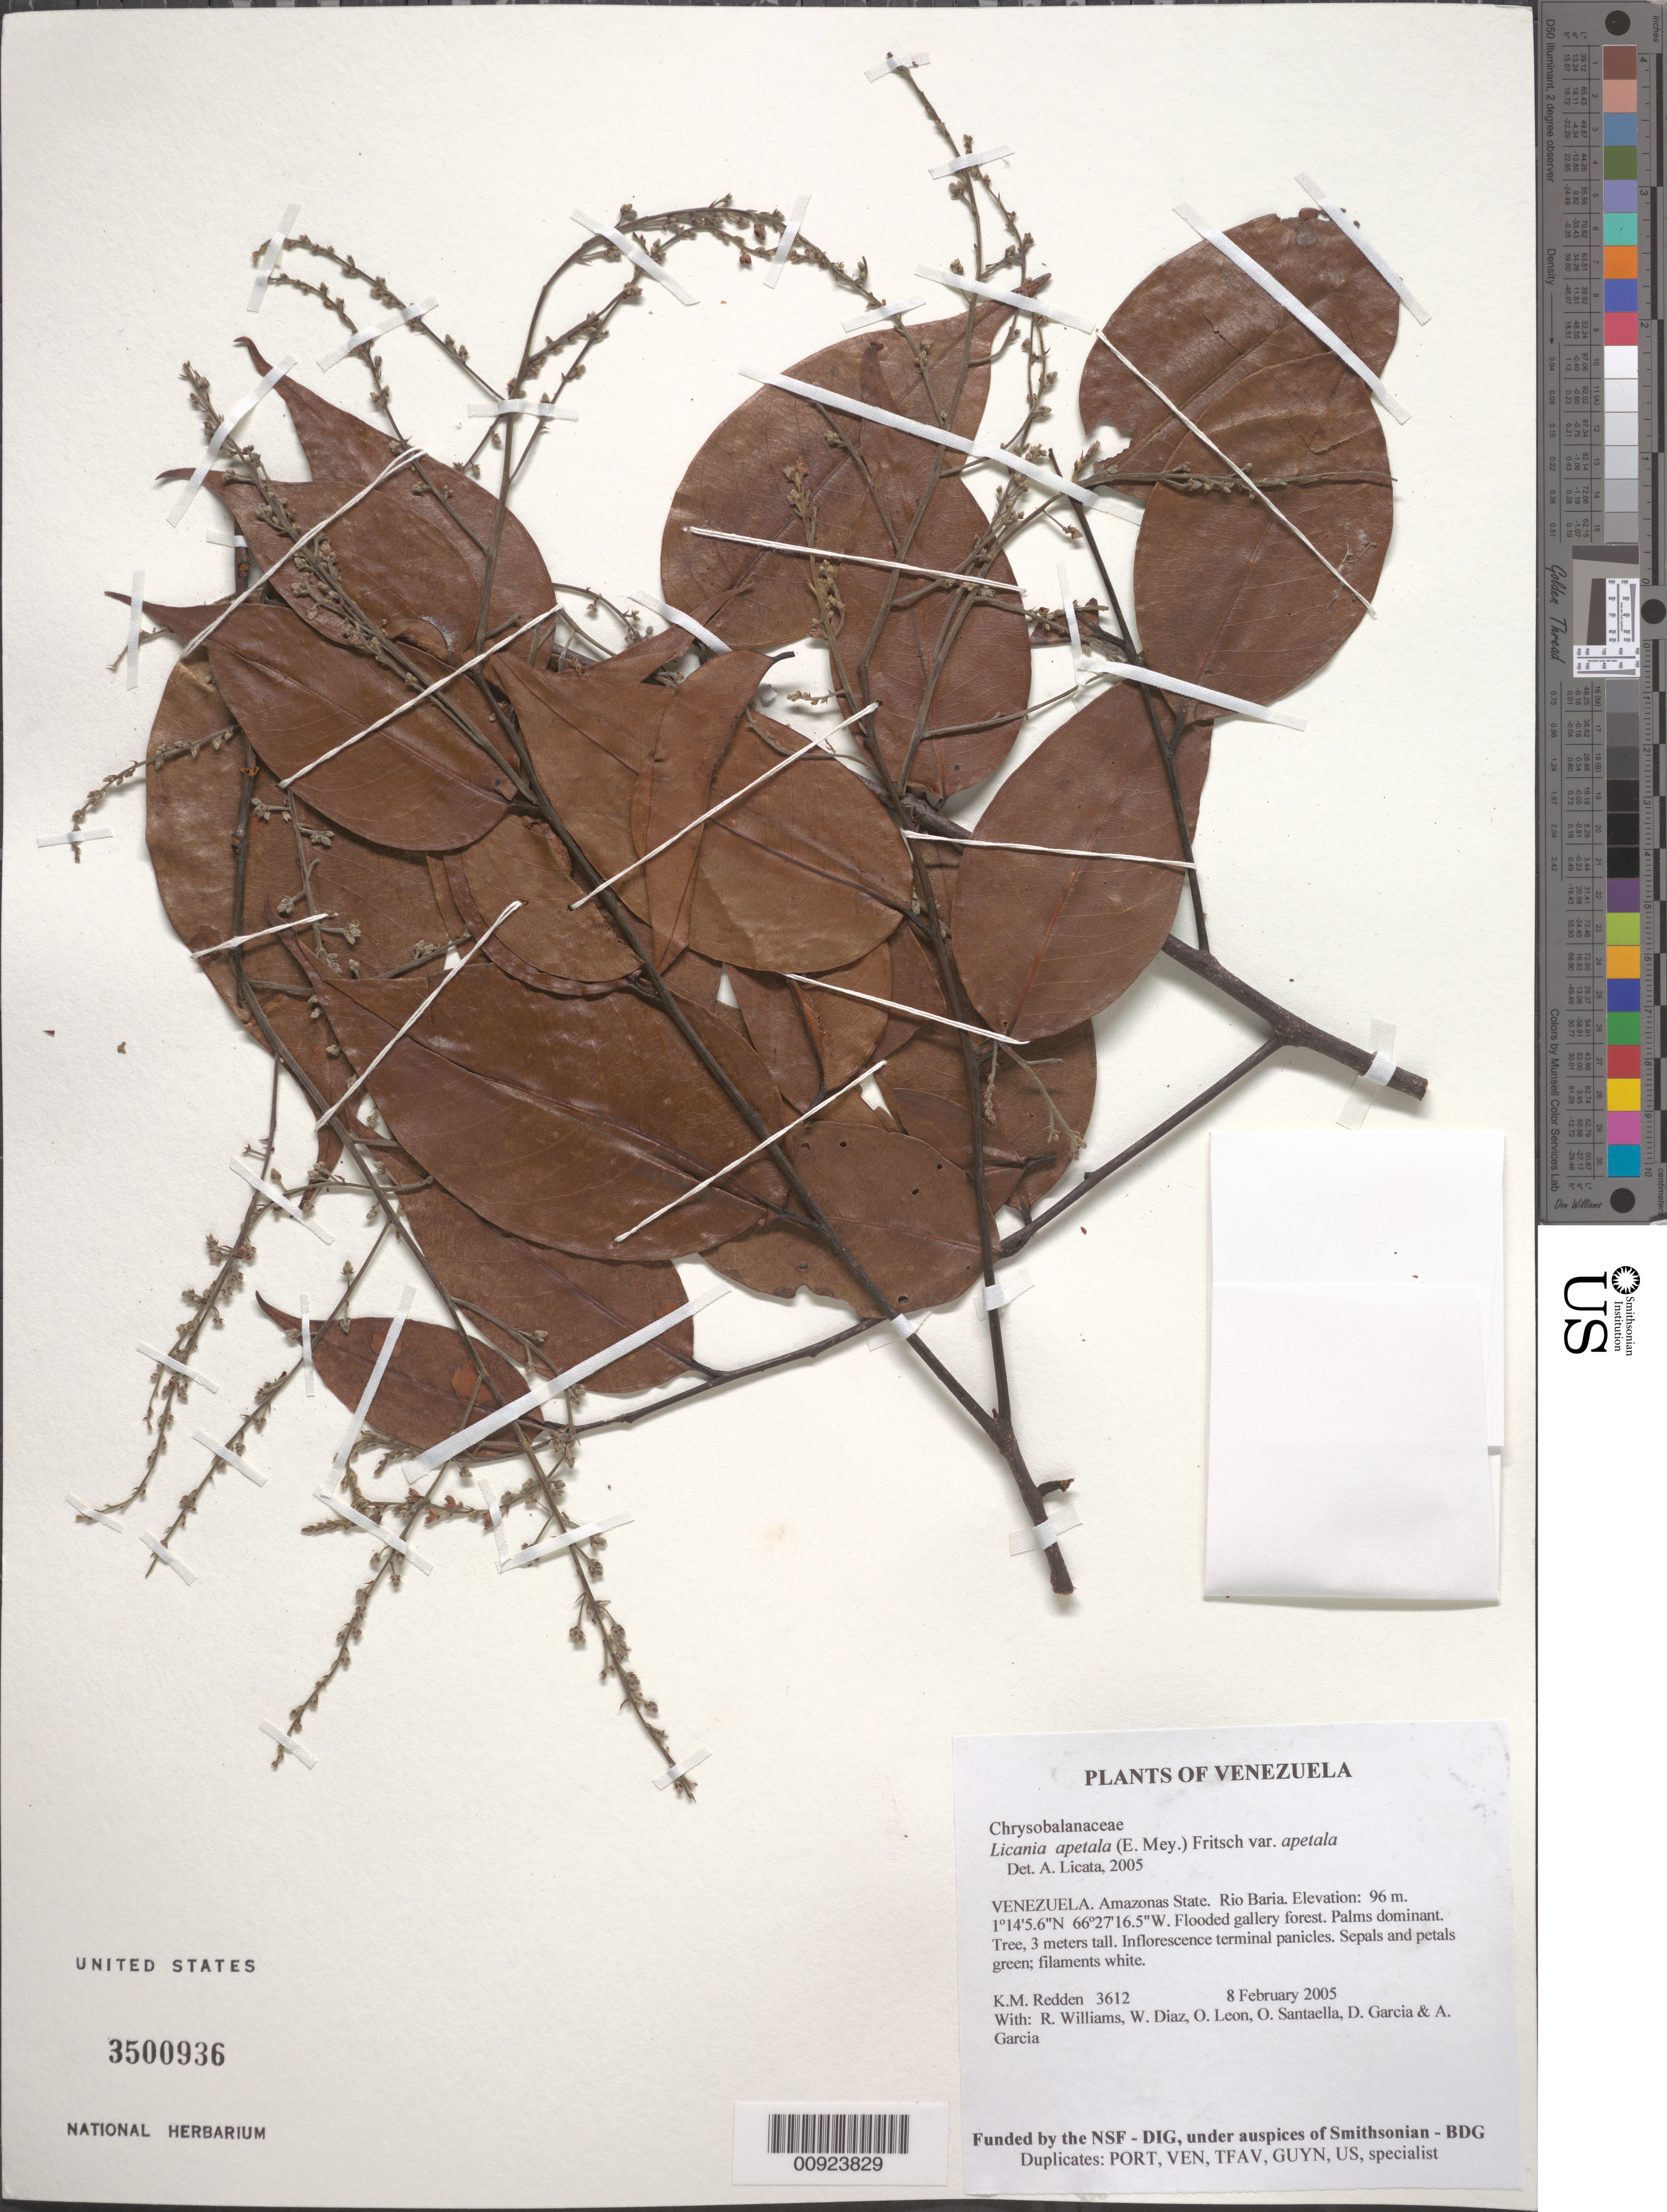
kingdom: Plantae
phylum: Tracheophyta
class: Magnoliopsida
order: Malpighiales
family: Chrysobalanaceae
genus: Leptobalanus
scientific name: Leptobalanus apetalus var. apetalus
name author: (E. Mey.) Sothers & Prance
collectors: K. M. Redden, R. Williams, W. Díaz P., O. León, O. Santaella, D. Garcia & A. Garcia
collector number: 3612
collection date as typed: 8 February 2005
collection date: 2005-02-08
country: Venezuela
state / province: Amazonas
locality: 20 - Rio Baria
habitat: Flooded gallery forest. Palms dominant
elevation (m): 96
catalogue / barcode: US 3500936